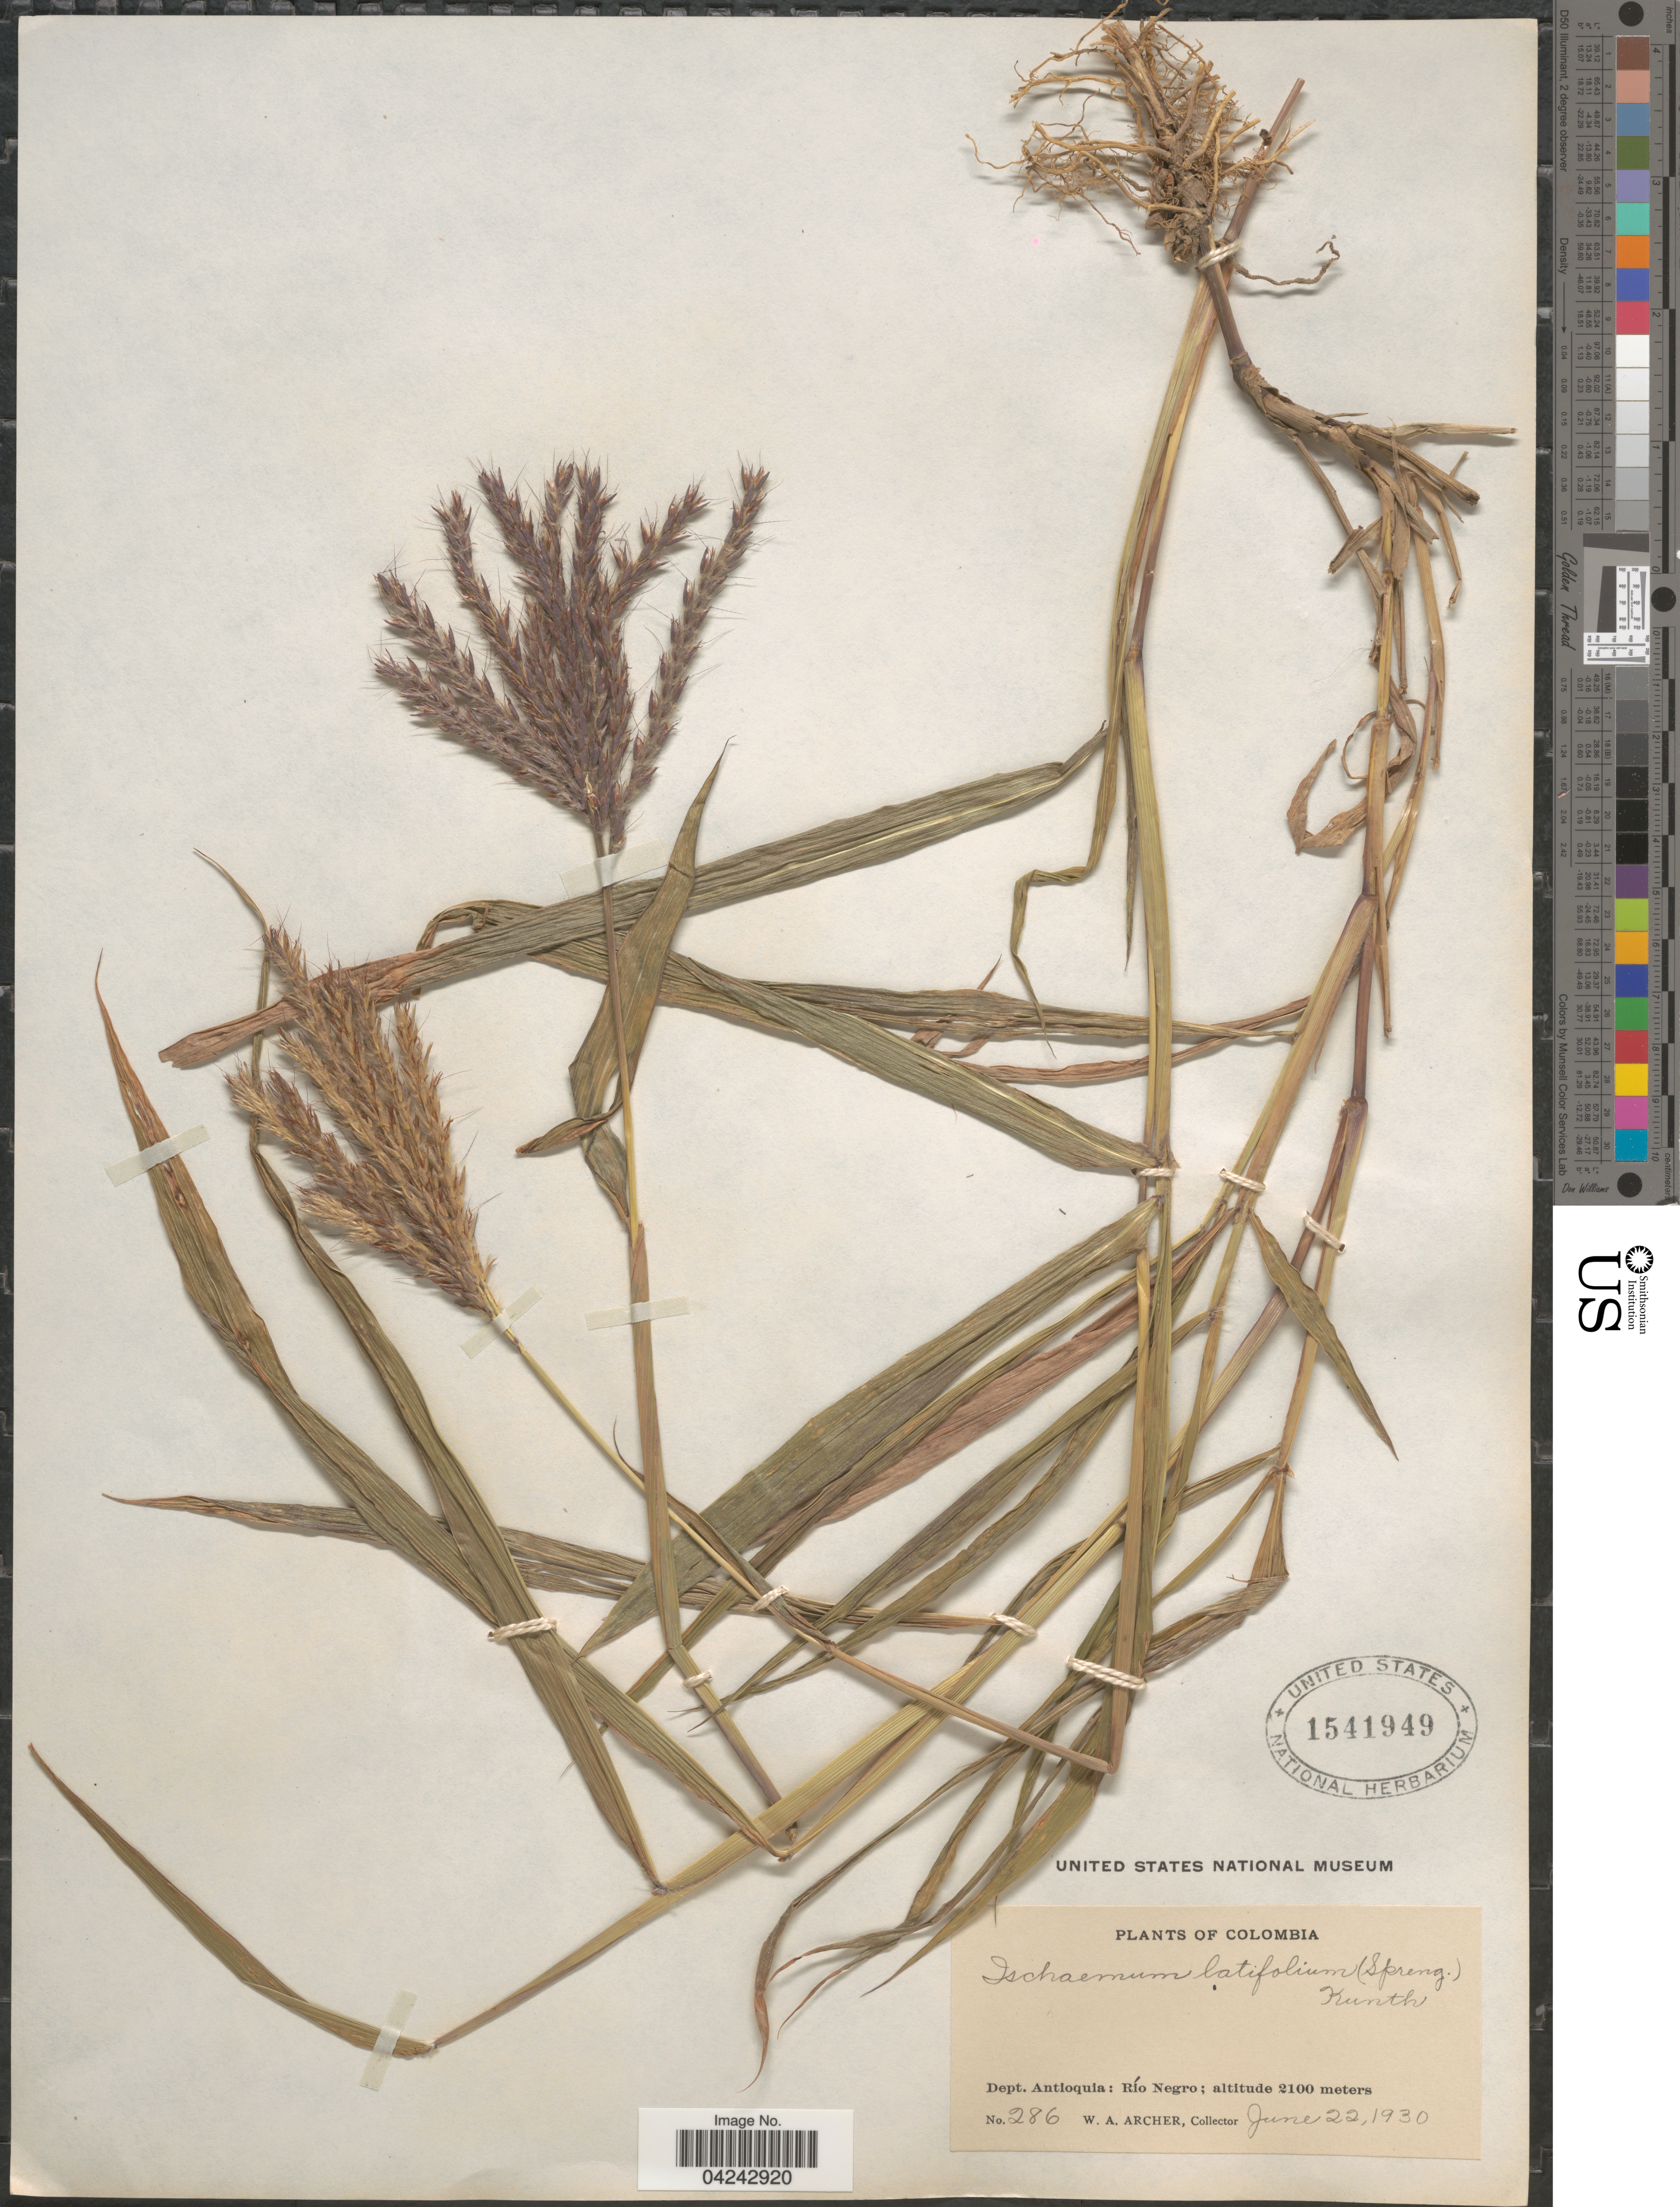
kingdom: Plantae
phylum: Tracheophyta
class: Liliopsida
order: Poales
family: Poaceae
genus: Ischaemum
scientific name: Ischaemum latifolium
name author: (Spreng.) Kunth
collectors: W. Archer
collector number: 286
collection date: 1930-06-22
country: Colombia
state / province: Antioquia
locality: Dept. Antioquia: Río Negro.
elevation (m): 2100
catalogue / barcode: US 1541949